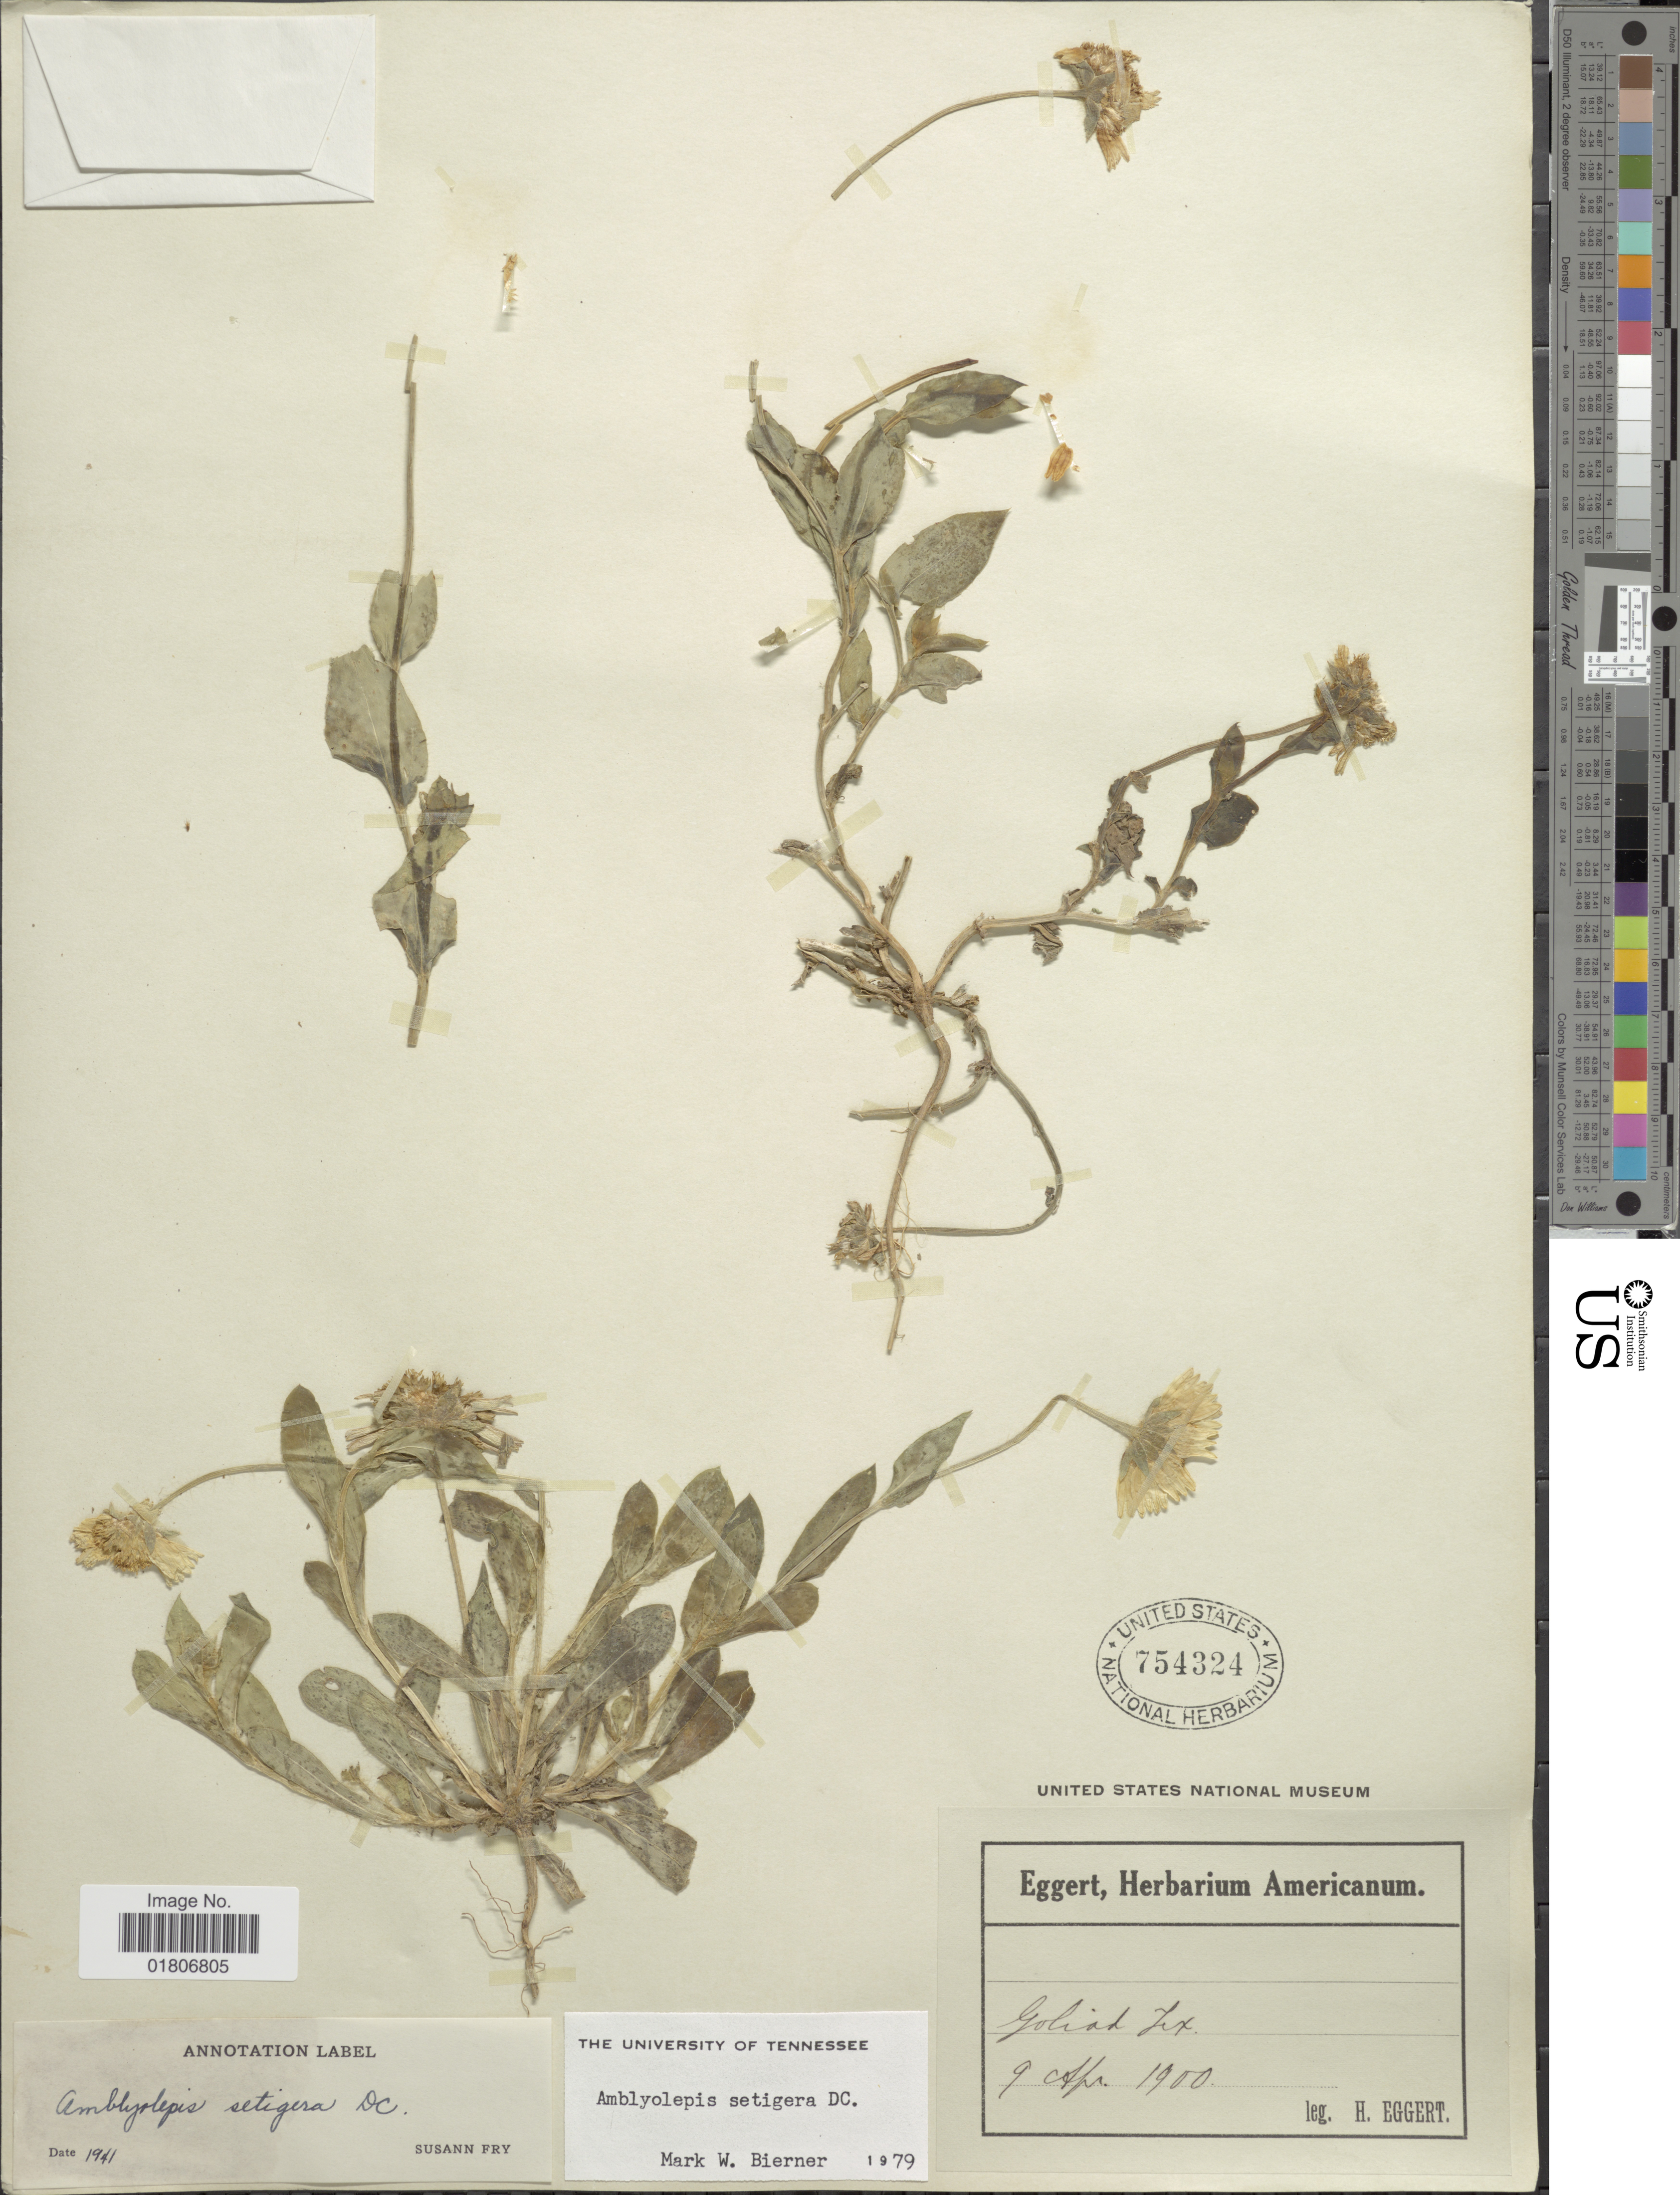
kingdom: Plantae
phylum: Tracheophyta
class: Magnoliopsida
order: Asterales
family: Asteraceae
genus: Amblyolepis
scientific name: Amblyolepis setigera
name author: DC.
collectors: H. Eggert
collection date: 1900-04-09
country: United States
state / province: Texas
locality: Goliad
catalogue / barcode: US 754324